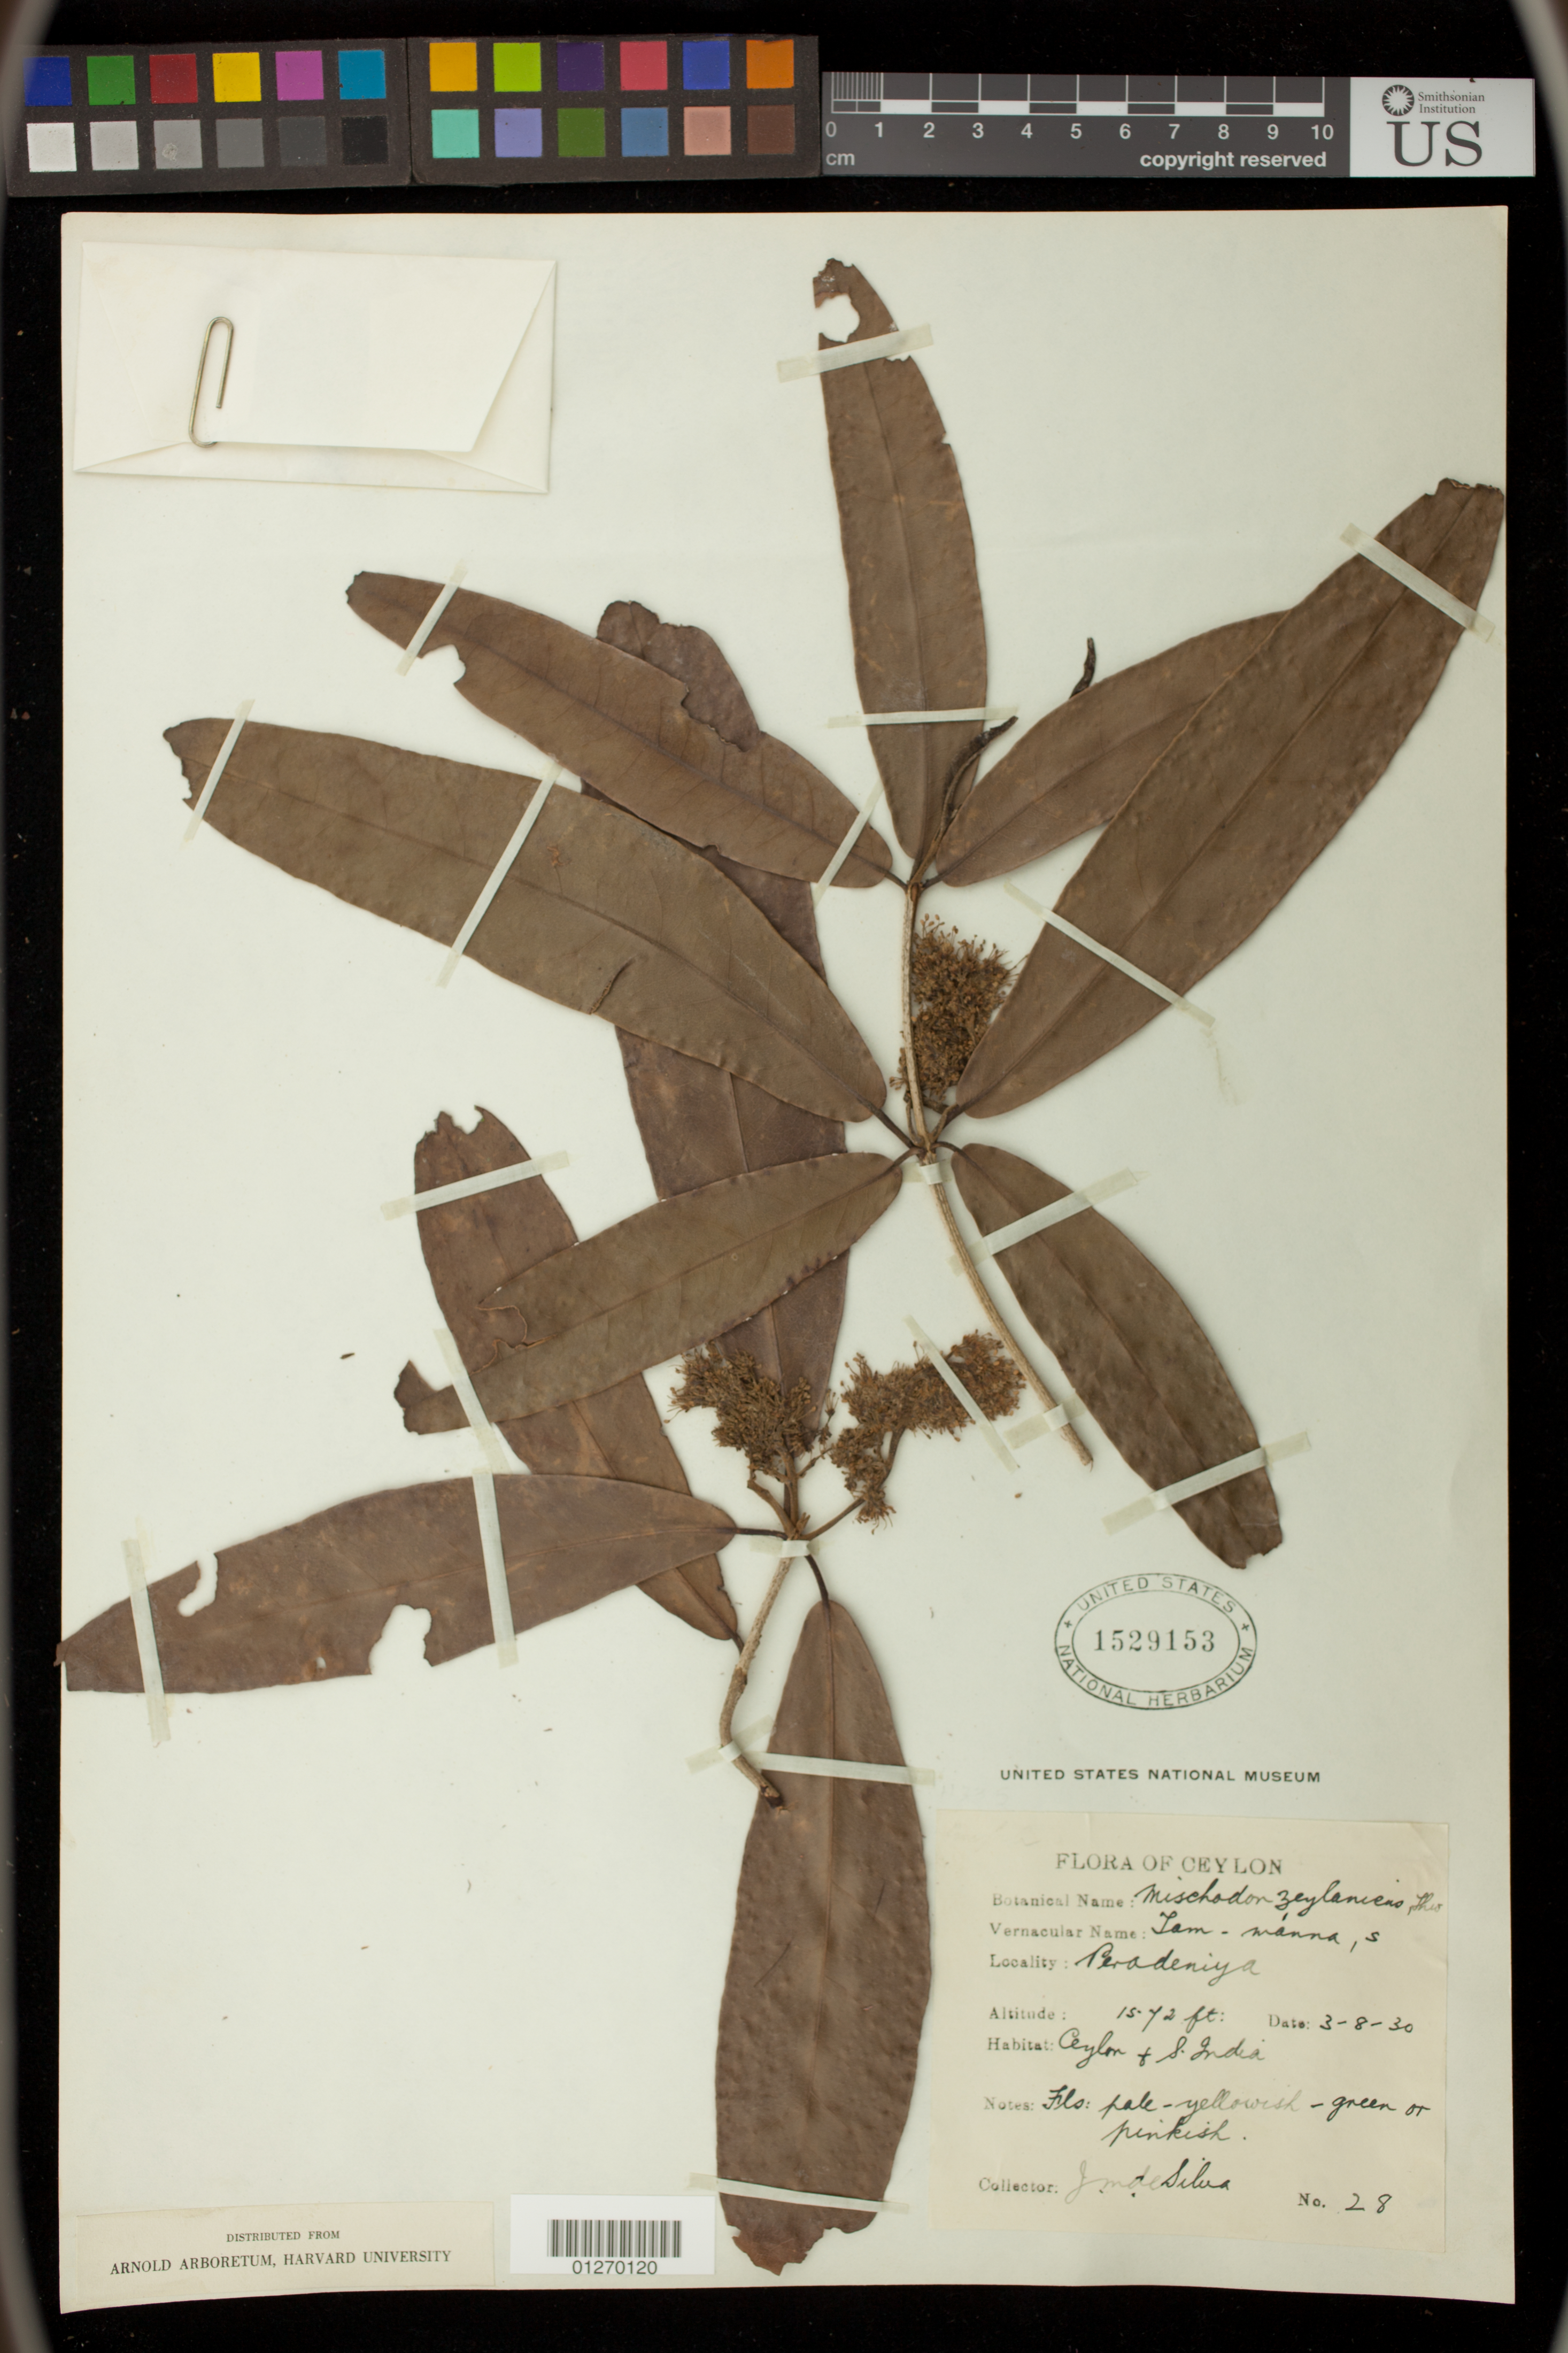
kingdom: Plantae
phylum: Tracheophyta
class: Magnoliopsida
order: Malpighiales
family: Picrodendraceae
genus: Mischodon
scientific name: Mischodon zeylanicus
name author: Thwaites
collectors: J. M. Silva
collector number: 28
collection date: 1930-03-08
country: Sri Lanka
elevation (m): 5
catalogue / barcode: US 1529153